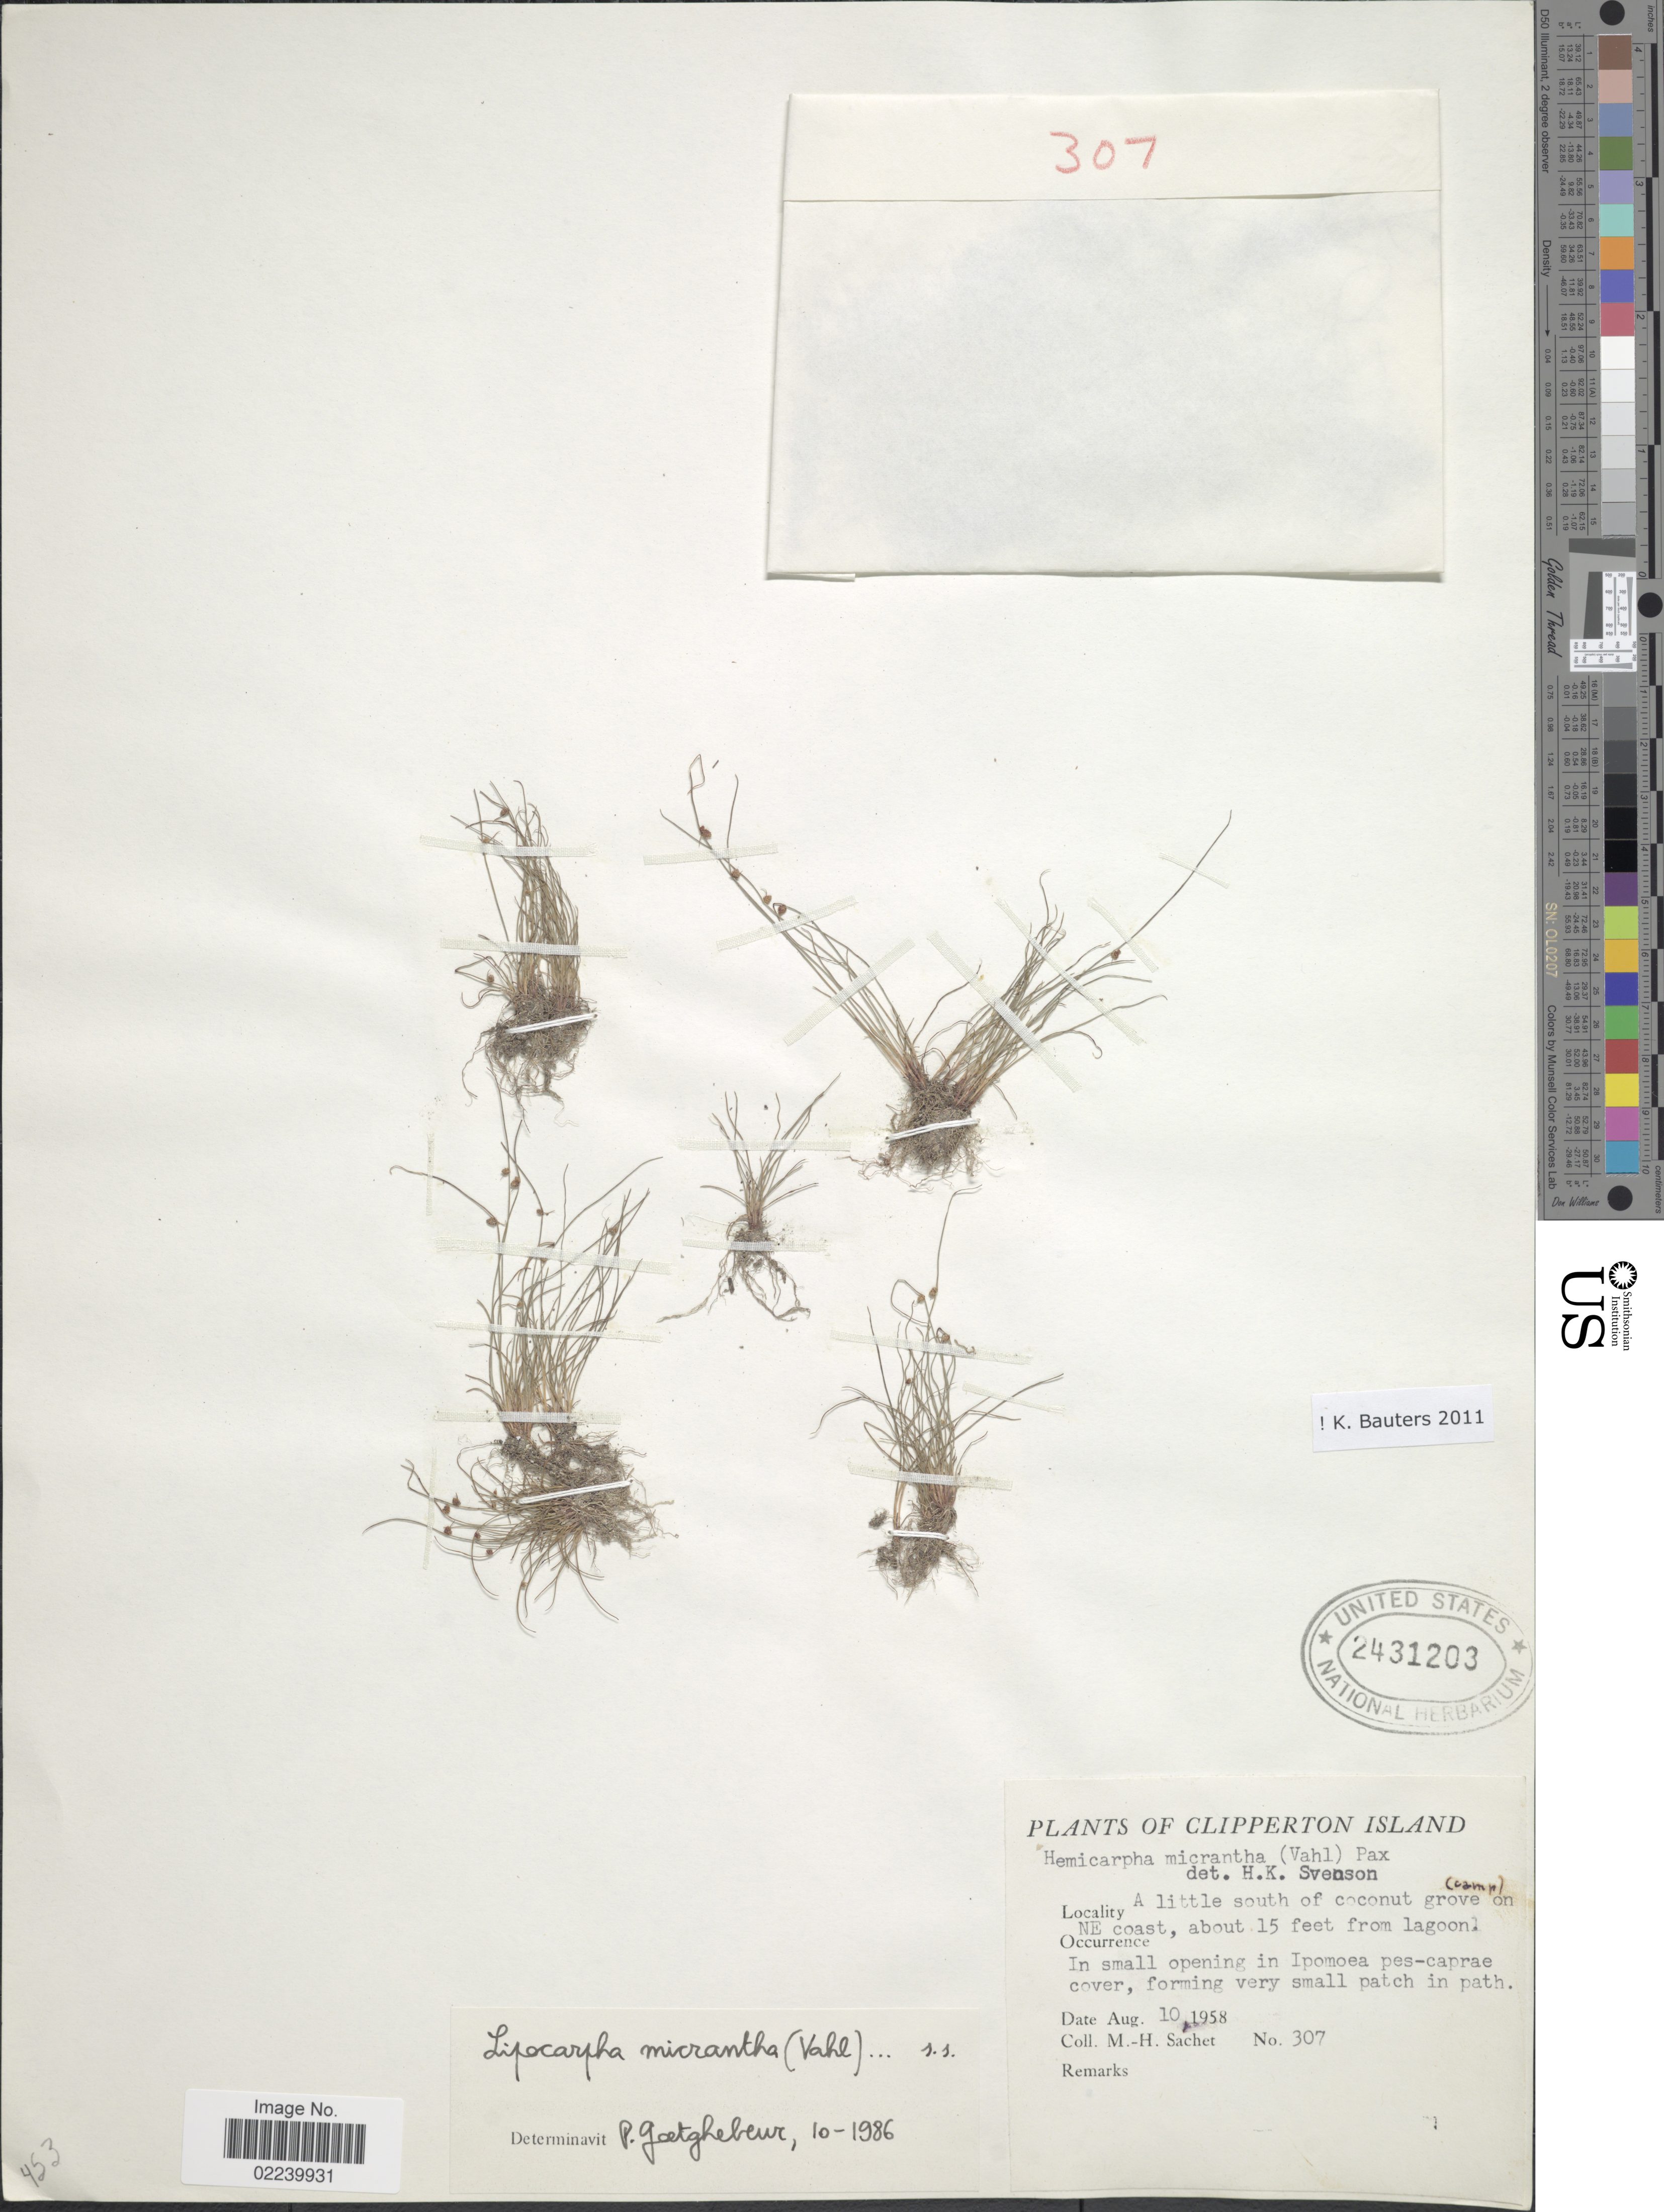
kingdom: Plantae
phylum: Tracheophyta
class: Liliopsida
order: Poales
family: Cyperaceae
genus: Cyperus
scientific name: Cyperus subsquarrosus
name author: (Muhl.) Bauters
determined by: Strong, M. T., (US), Smithsonian Institution - National Museum of Natural History (UNITED STATES)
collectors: M.-H. Sachet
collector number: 307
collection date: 1958-08-10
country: Central Am. Pac. Islands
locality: Clipperton Island, a little south of coconut grove on NE coast, about 15 feet from lagoon, in small opening in Ipomoea pes- caprae cover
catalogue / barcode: US 2431203